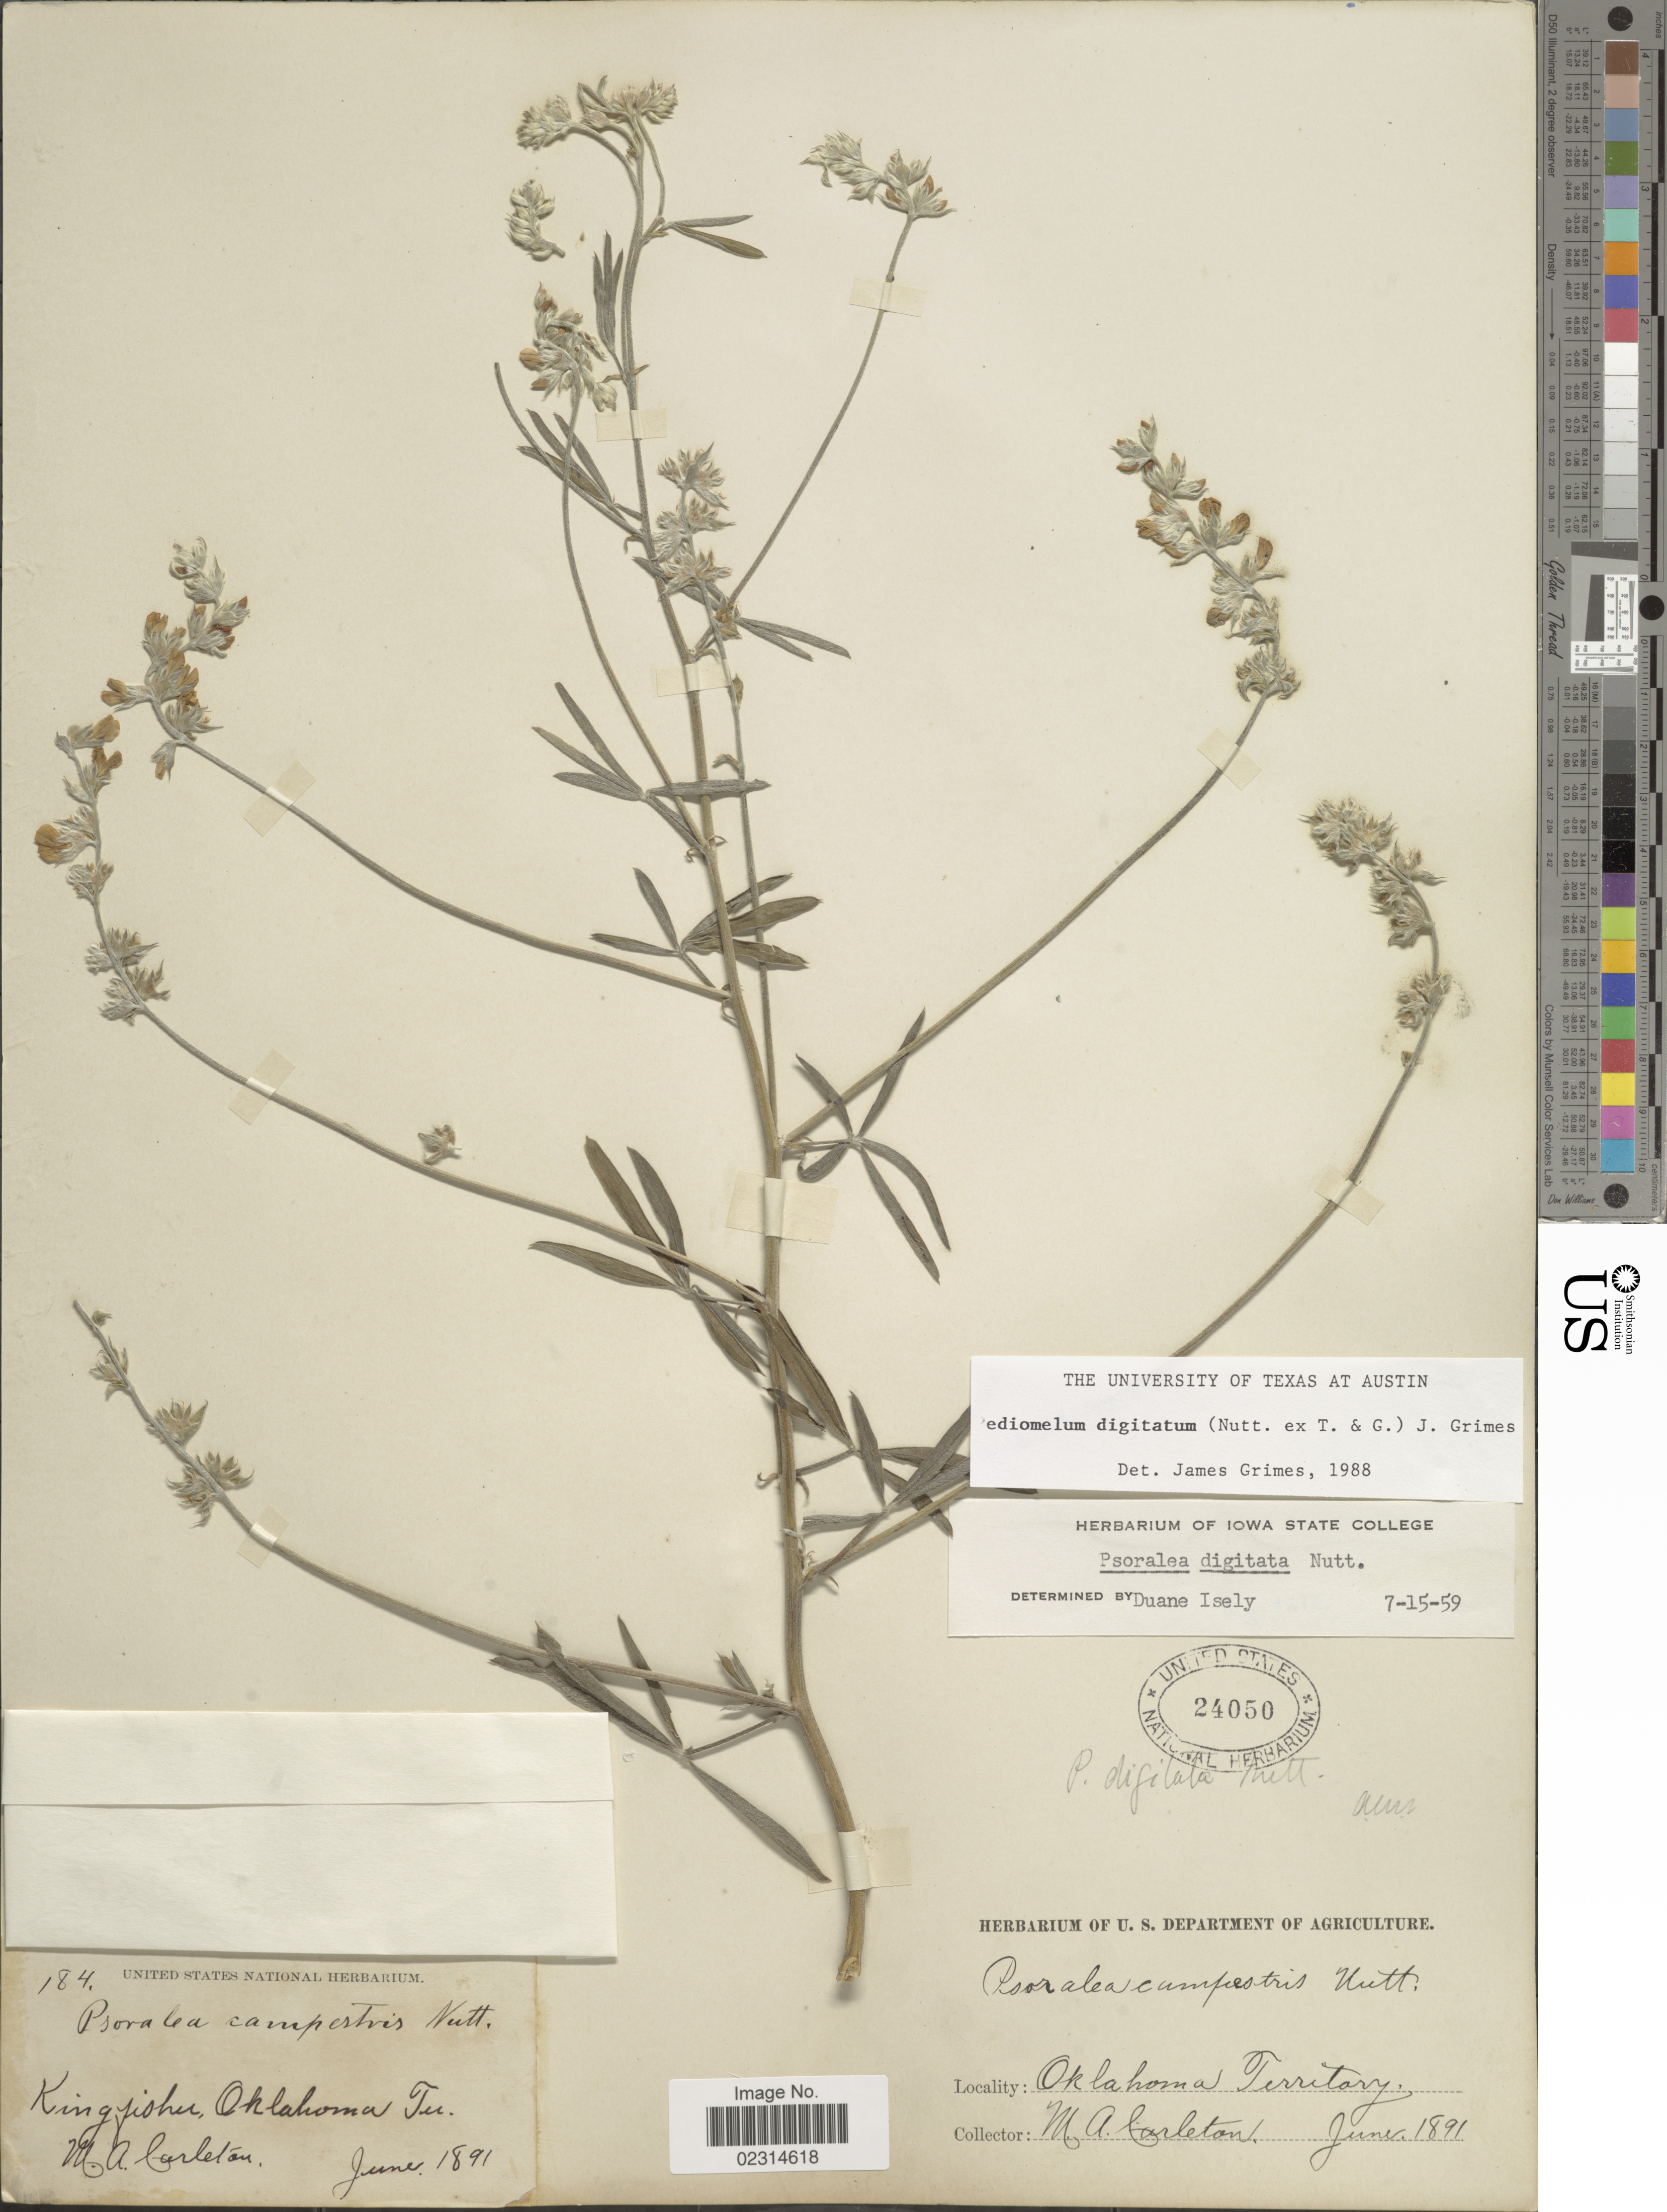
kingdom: Plantae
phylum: Tracheophyta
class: Magnoliopsida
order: Fabales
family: Fabaceae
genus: Pediomelum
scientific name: Pediomelum digitatum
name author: (Nutt. ex Torr. & A. Gray) Isely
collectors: M. A. Carleton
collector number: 184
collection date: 1891-06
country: United States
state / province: Oklahoma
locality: Kingfisher, Oklahoma Ter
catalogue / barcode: US 24050